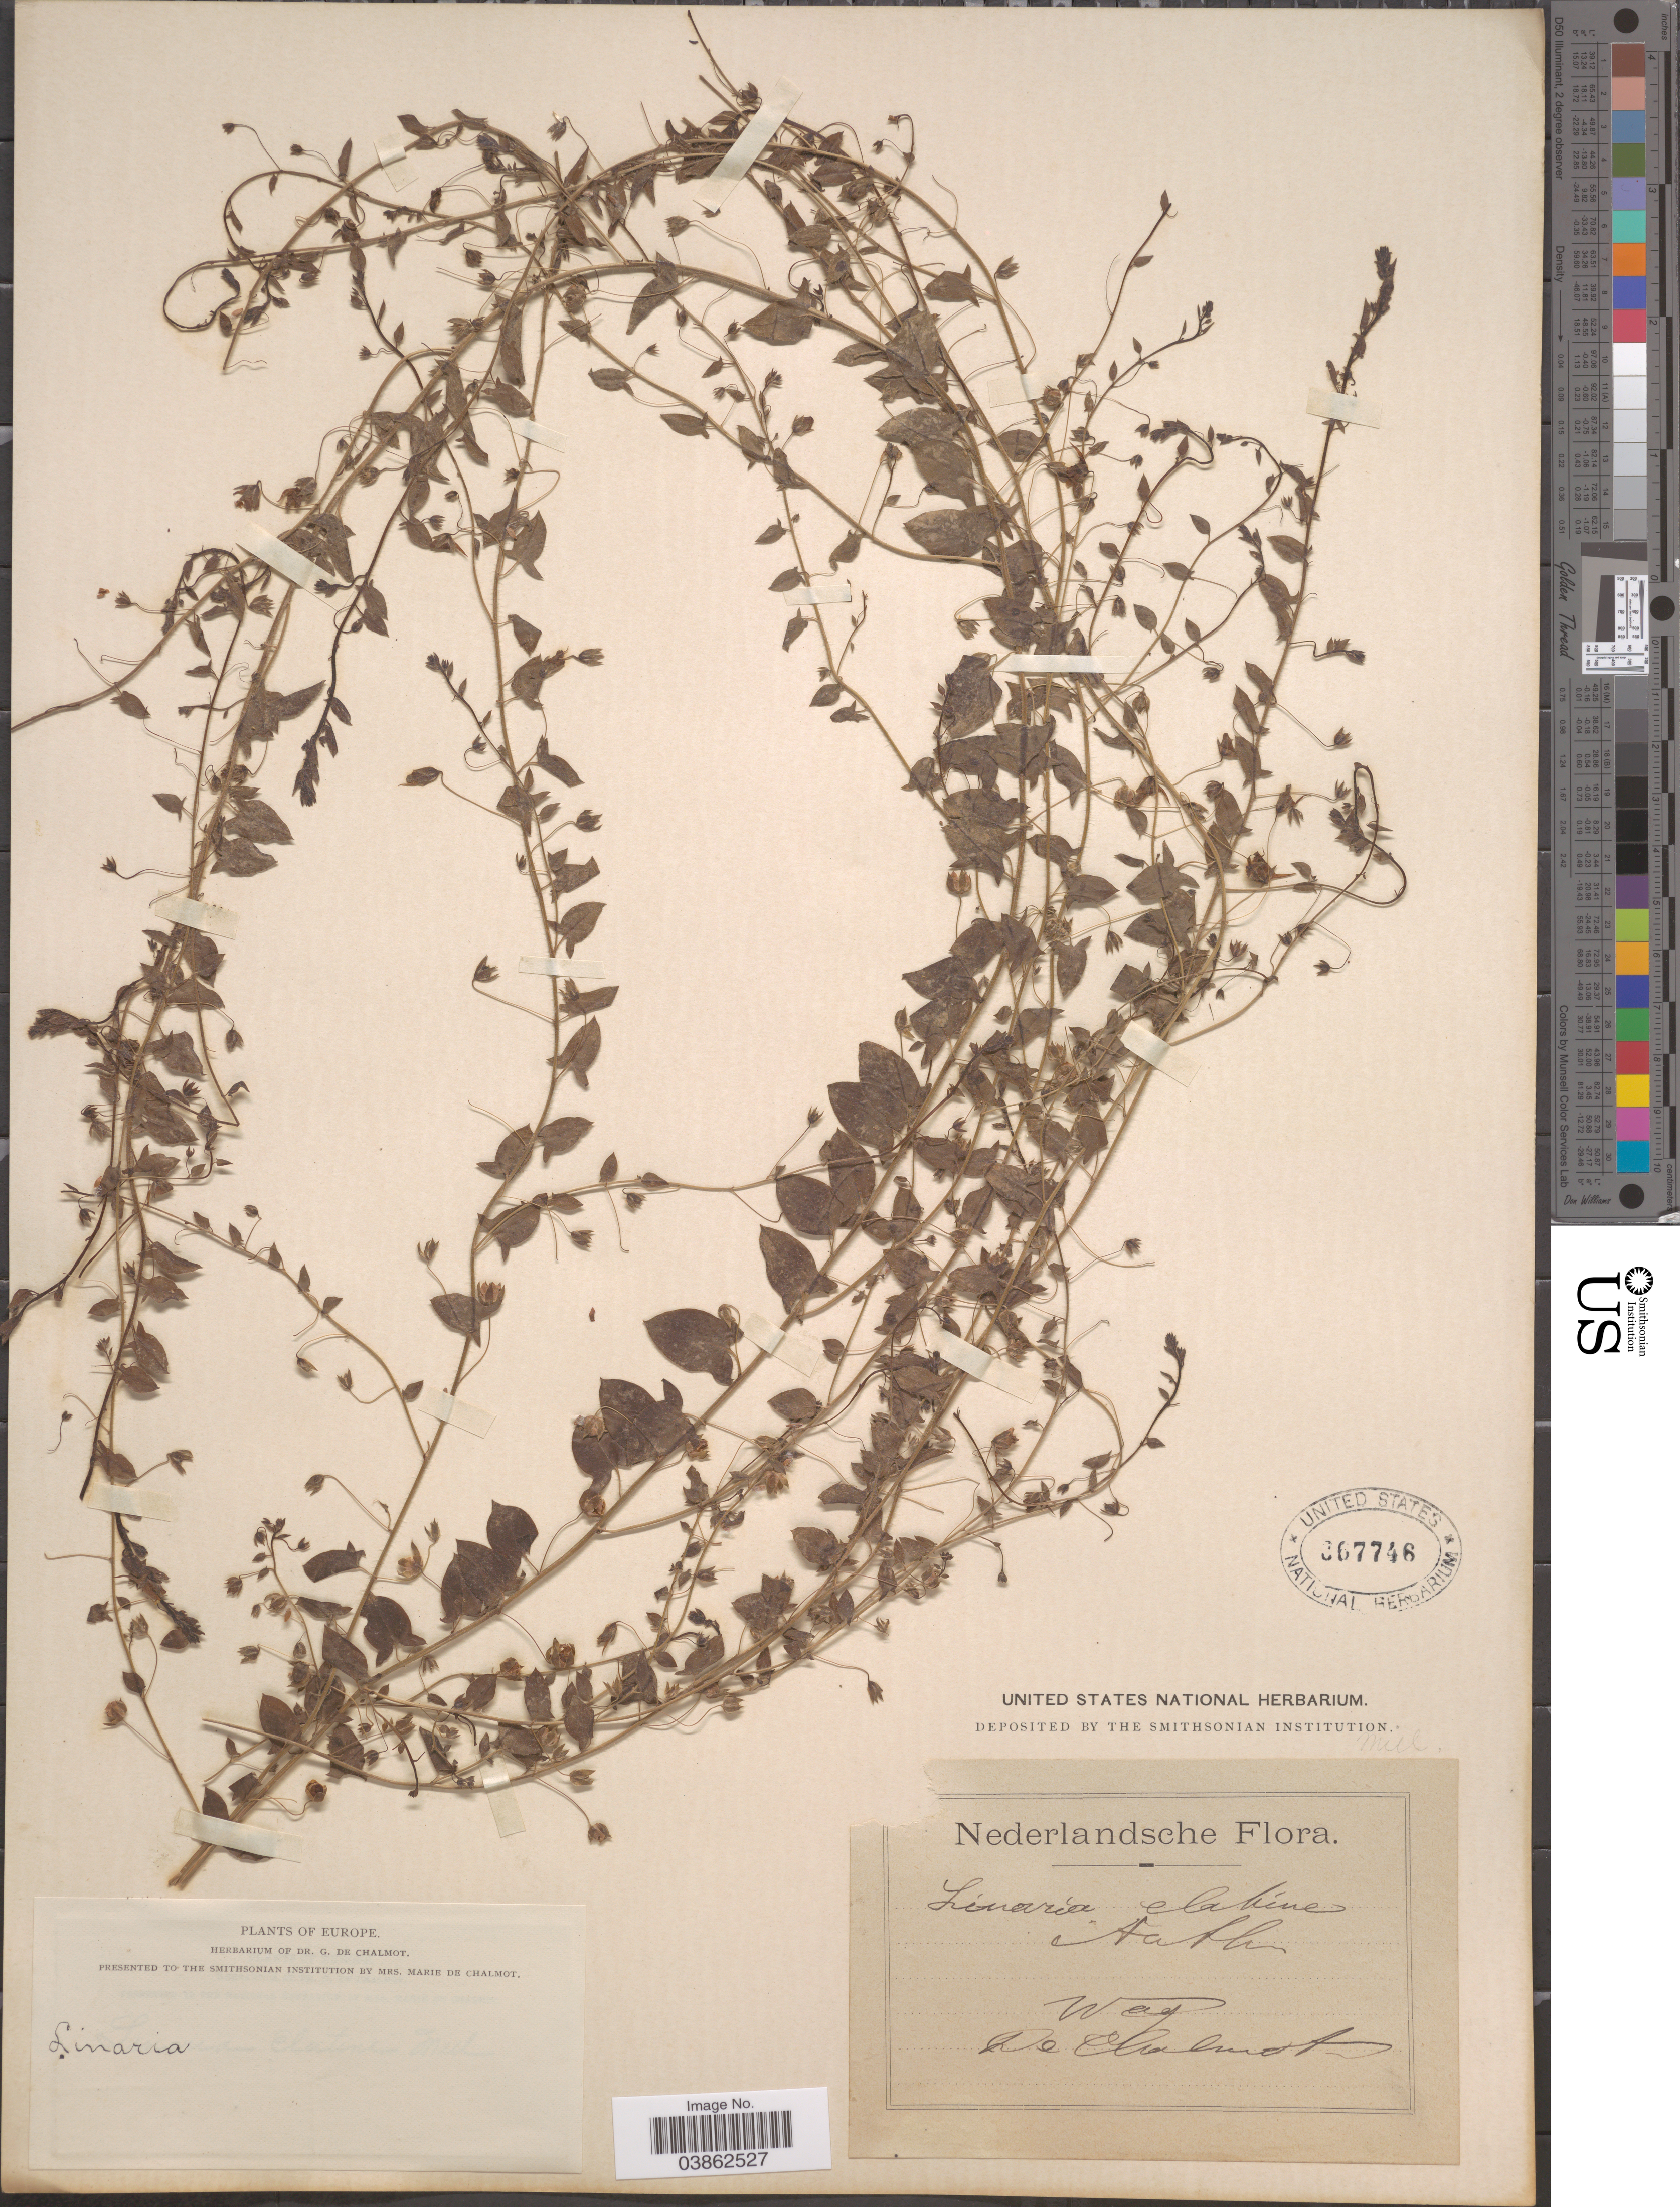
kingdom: Plantae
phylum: Tracheophyta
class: Magnoliopsida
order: Lamiales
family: Plantaginaceae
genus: Elatinoides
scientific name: Elatinoides elatine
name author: (L.) Wettst.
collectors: G. de Chalmot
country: Netherlands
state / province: Gelderland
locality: Wag.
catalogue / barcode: US 367746